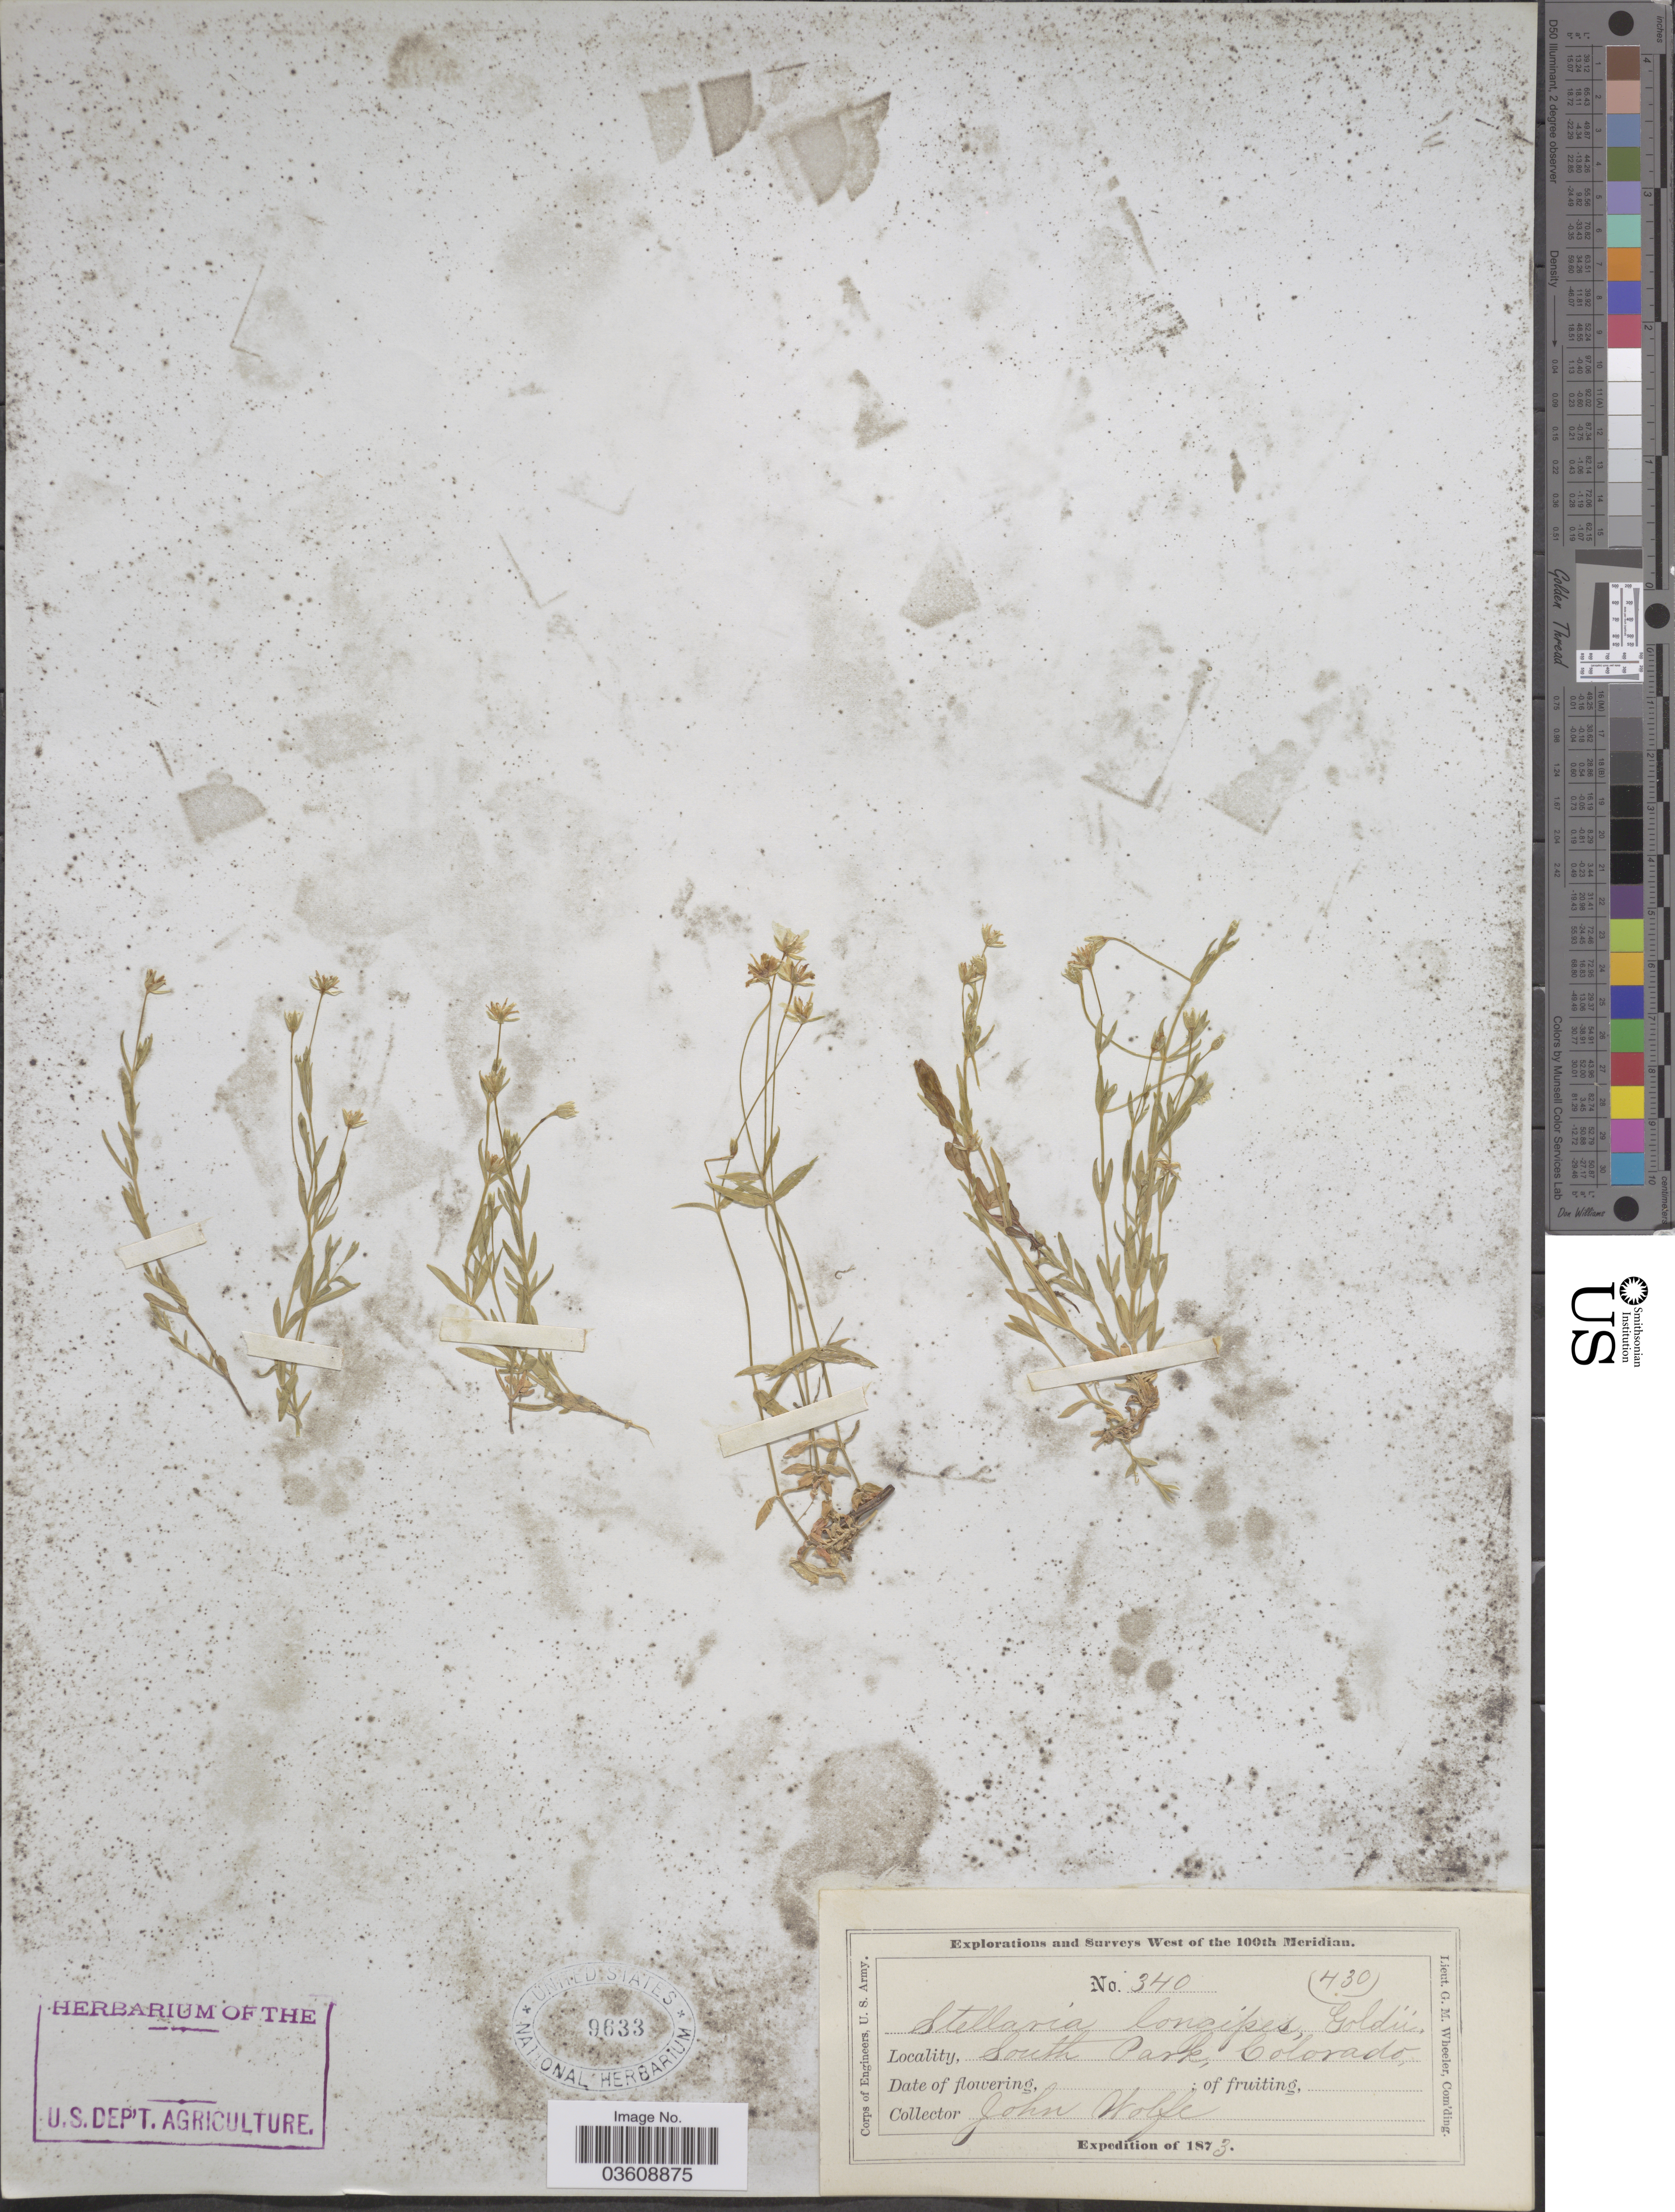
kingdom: Plantae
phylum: Tracheophyta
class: Magnoliopsida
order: Caryophyllales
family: Caryophyllaceae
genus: Stellaria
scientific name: Stellaria longipes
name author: Goldie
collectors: J. Wolfe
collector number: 340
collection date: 1873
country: United States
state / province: Colorado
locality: South Park.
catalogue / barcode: US 9633